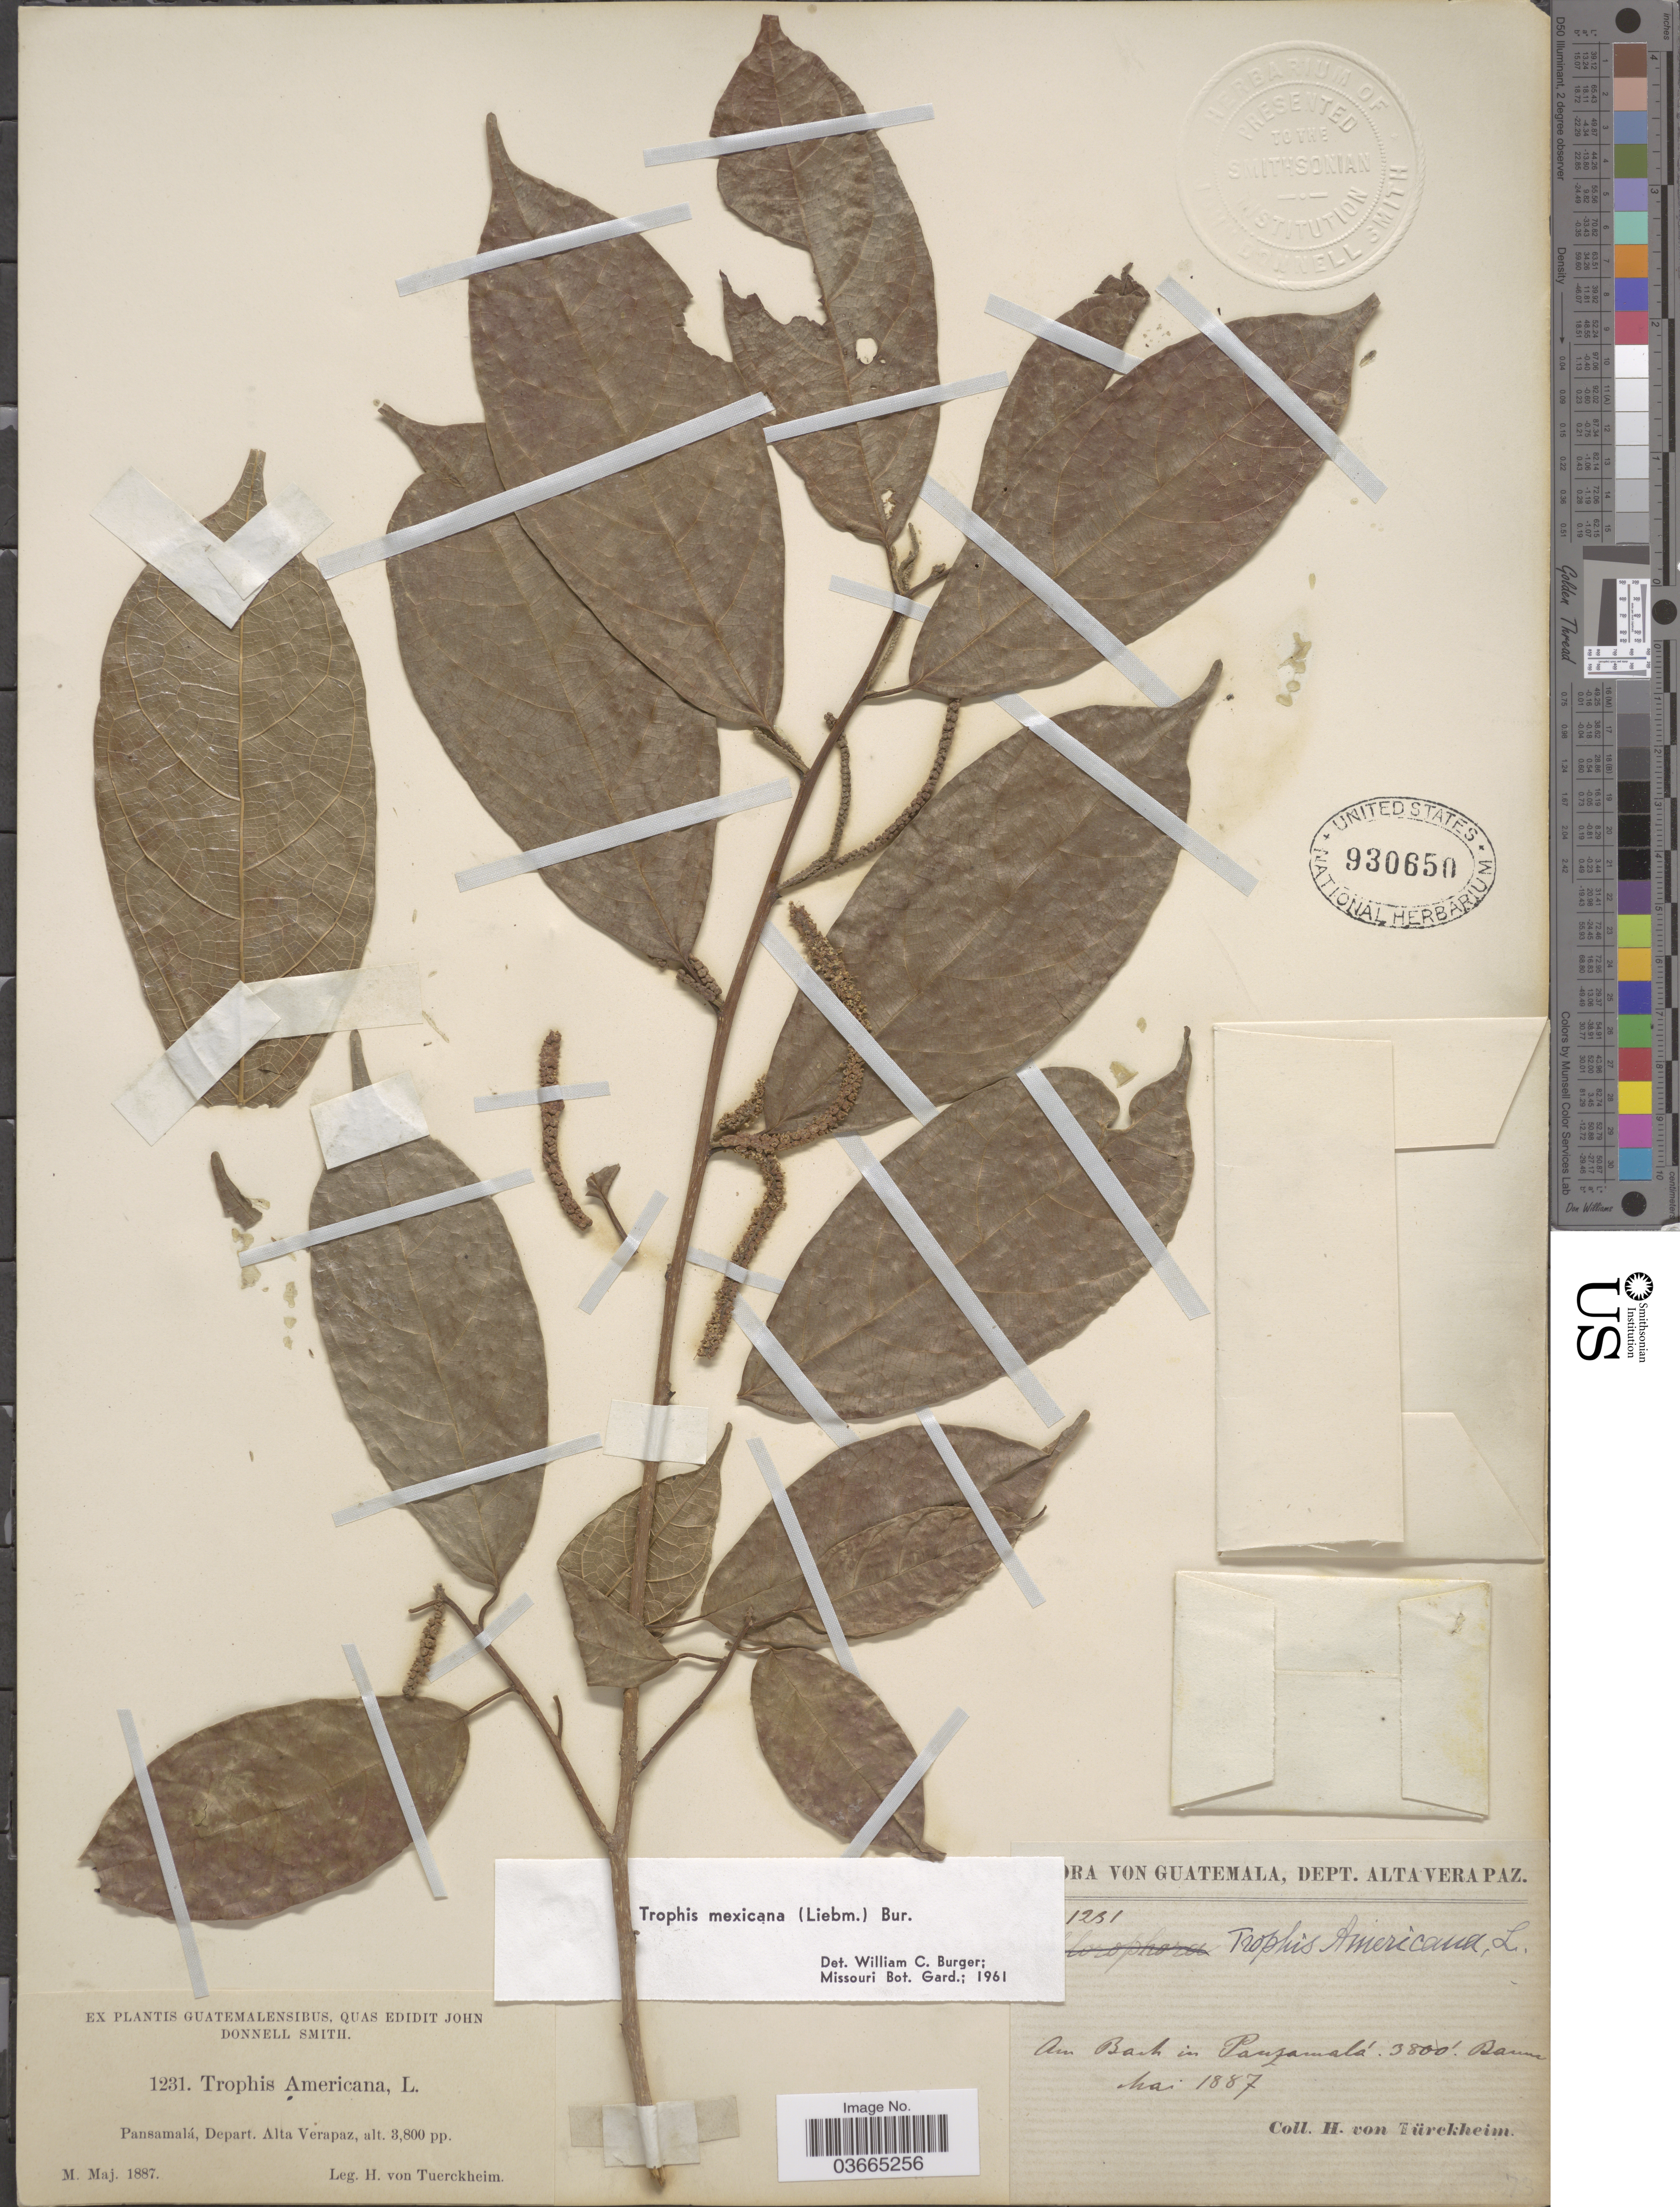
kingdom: Plantae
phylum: Tracheophyta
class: Magnoliopsida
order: Rosales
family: Moraceae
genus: Trophis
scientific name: Trophis mexicana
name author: (Liebm.) Bureau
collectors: H. von Tuerckheim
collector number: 1231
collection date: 1887-05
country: Guatemala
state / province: Alta Verapaz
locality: Pansamalá, Depart. Alta Verapaz.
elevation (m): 1158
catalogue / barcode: US 930650